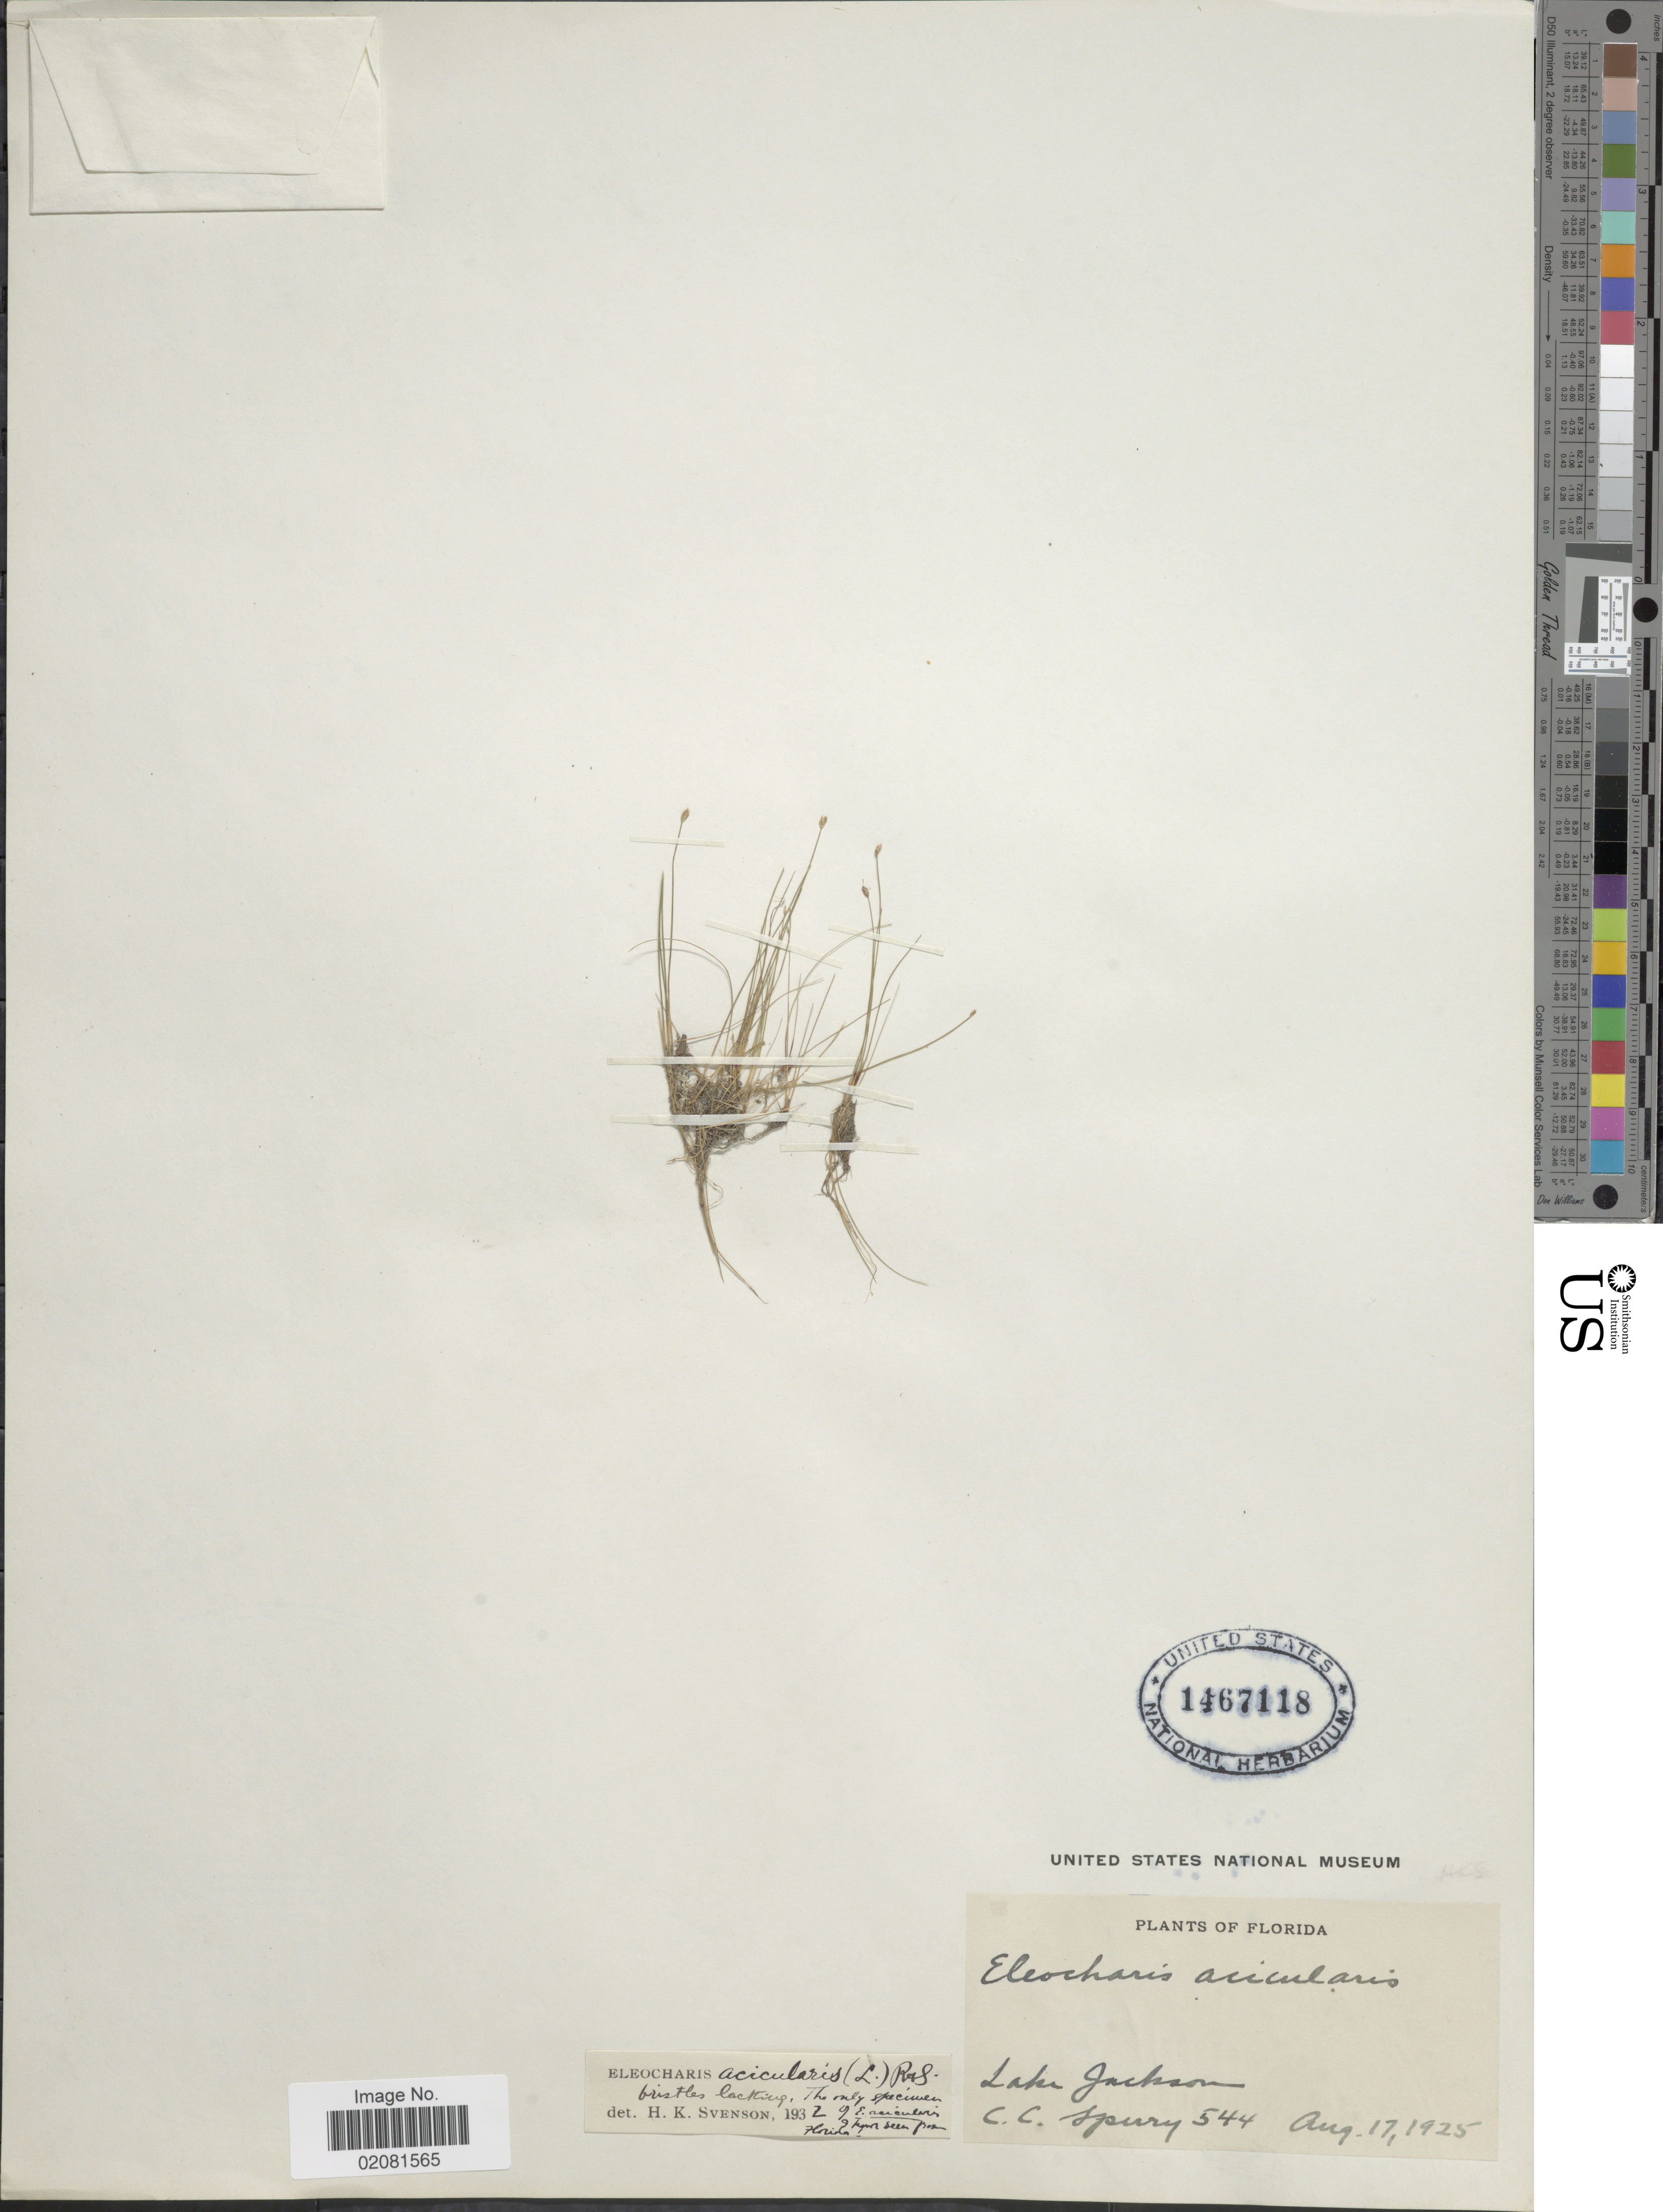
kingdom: Plantae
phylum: Tracheophyta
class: Liliopsida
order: Poales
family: Cyperaceae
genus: Eleocharis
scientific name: Eleocharis acicularis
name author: (L.) Roem. & Schult.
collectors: C. Spury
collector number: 544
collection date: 1925-08-17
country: United States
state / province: Florida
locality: Lake Jackson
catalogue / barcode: US 1467118